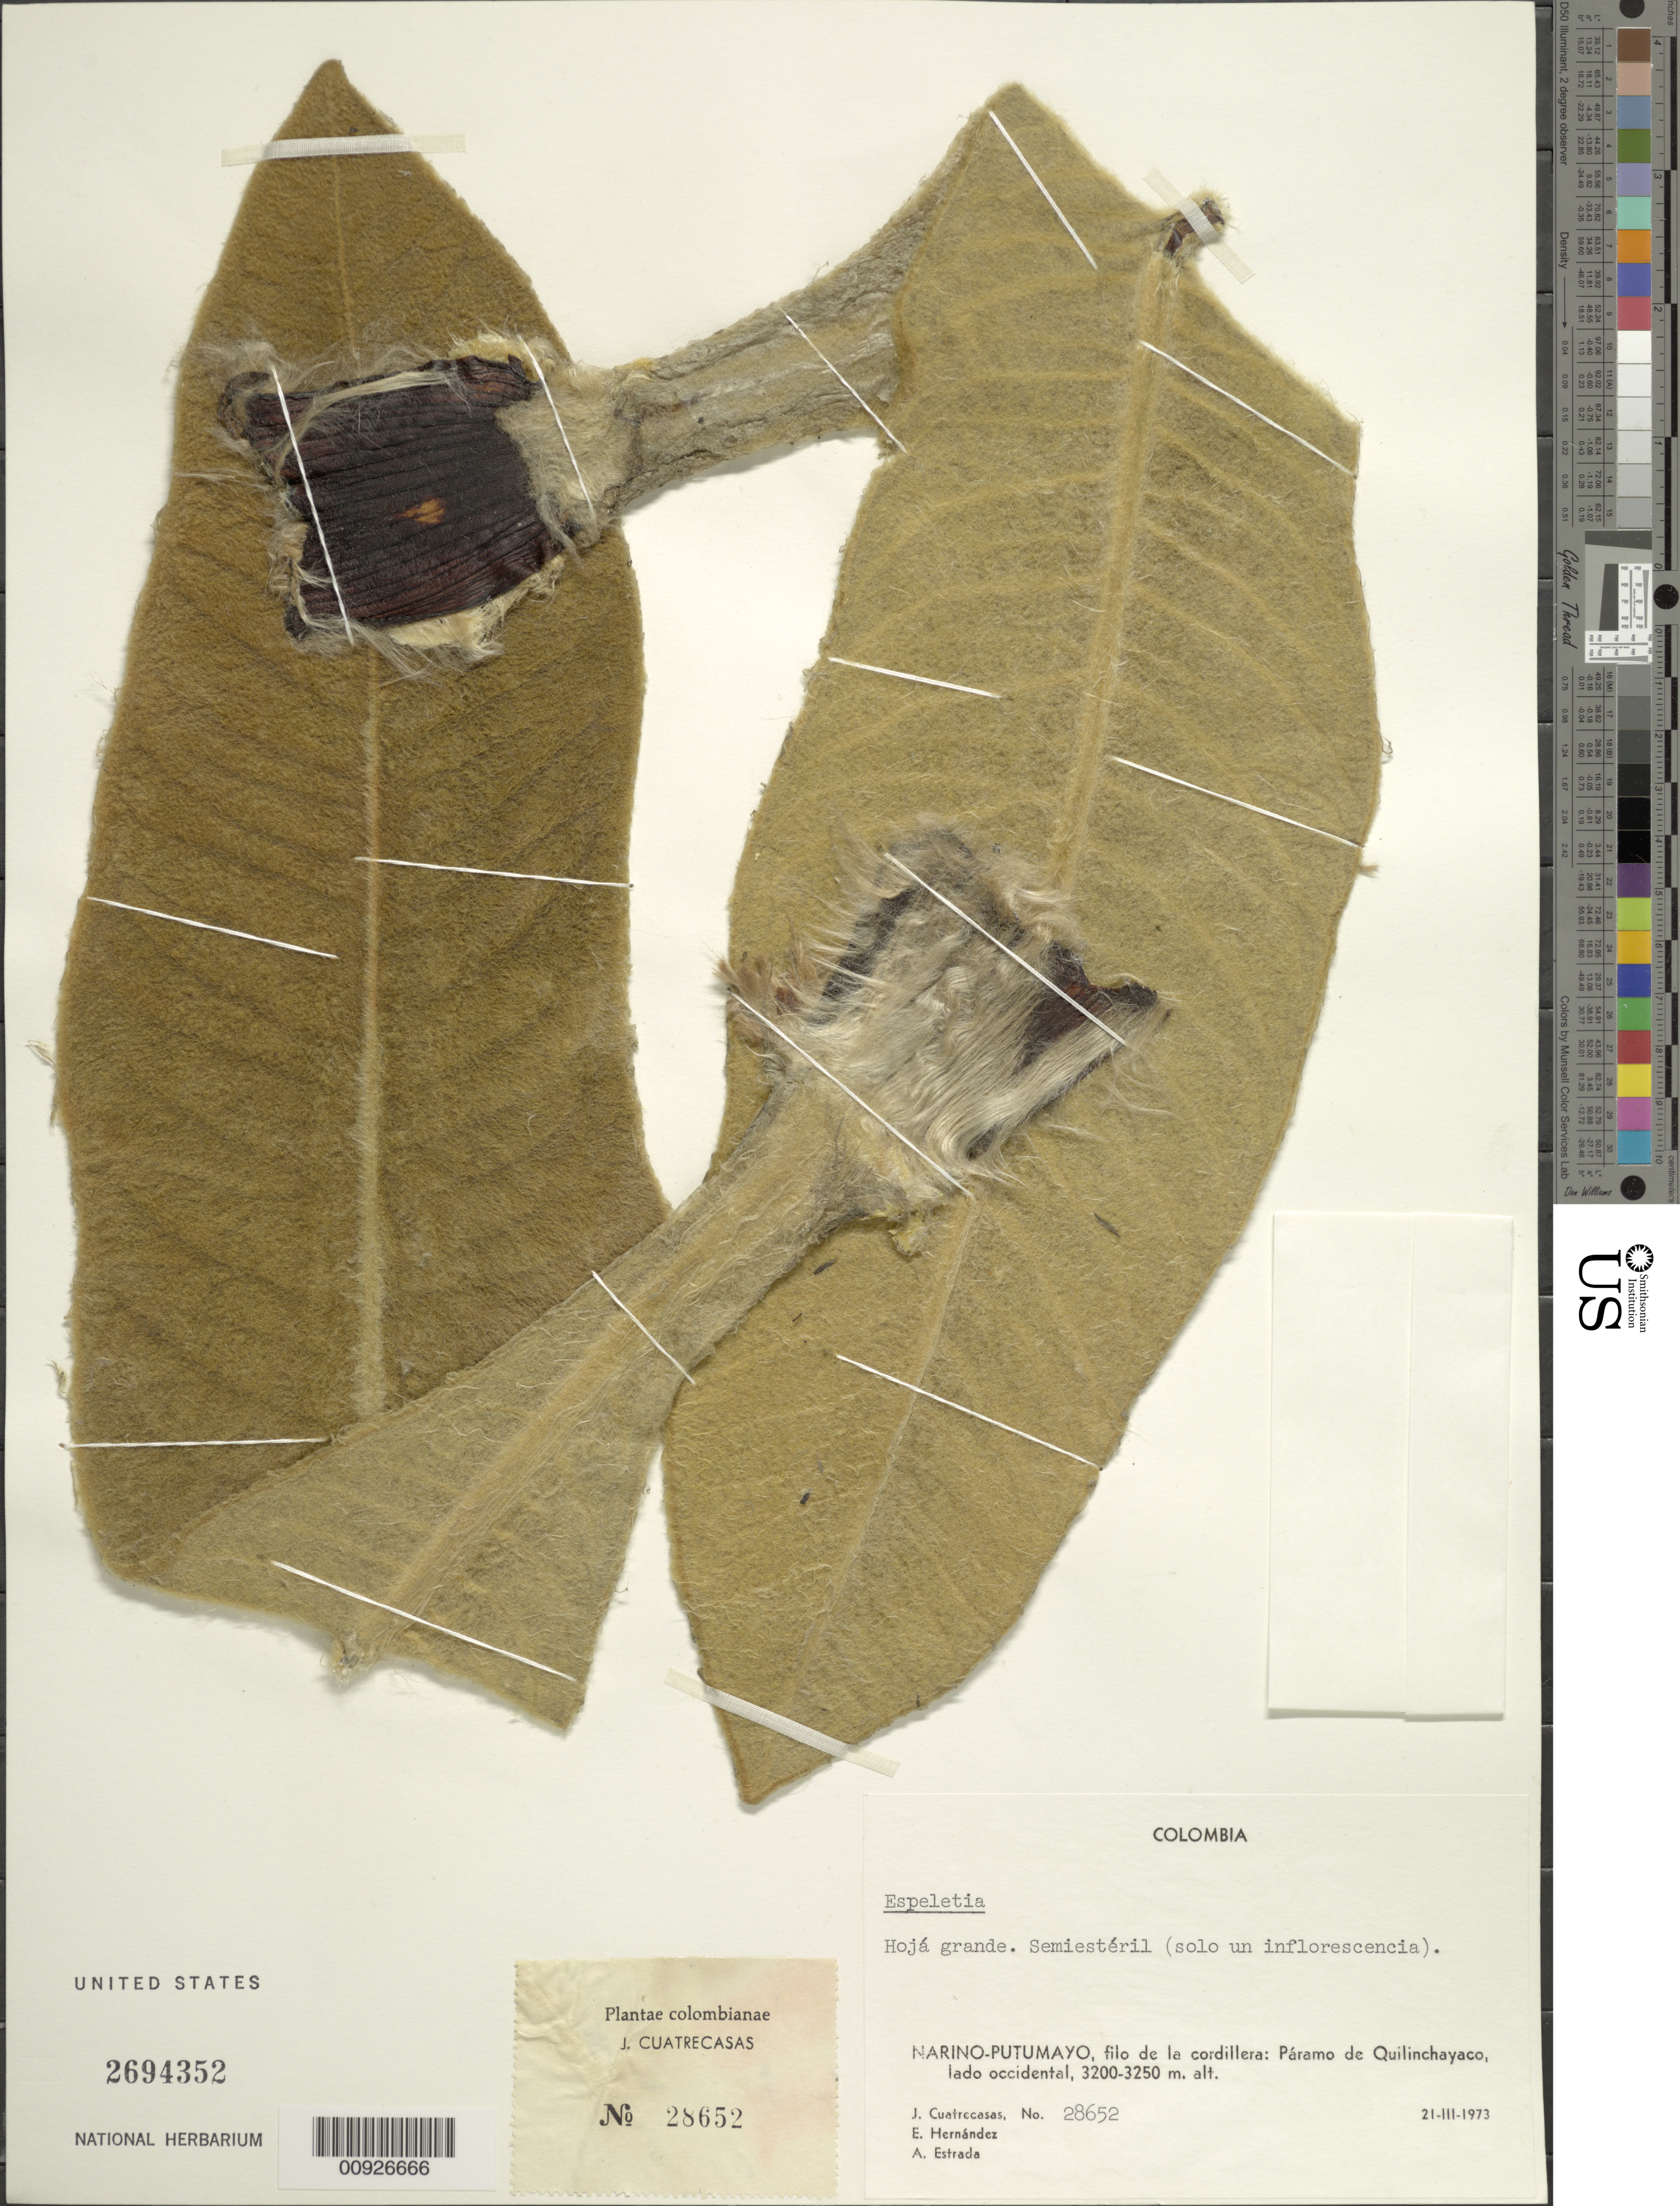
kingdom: Plantae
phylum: Tracheophyta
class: Magnoliopsida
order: Asterales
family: Asteraceae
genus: Espeletia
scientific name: Espeletia pycnophylla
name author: Cuatrec.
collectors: J. Cuatrecasas, E. Hernández & A. Estrada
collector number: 28652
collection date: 1973-03-21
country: Colombia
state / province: Nariño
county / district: Nariño-Putumayo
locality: Paramo de Quilinchayaco. Filo de La Cordillera, Lado Oriental.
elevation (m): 3200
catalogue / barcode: US 2694352